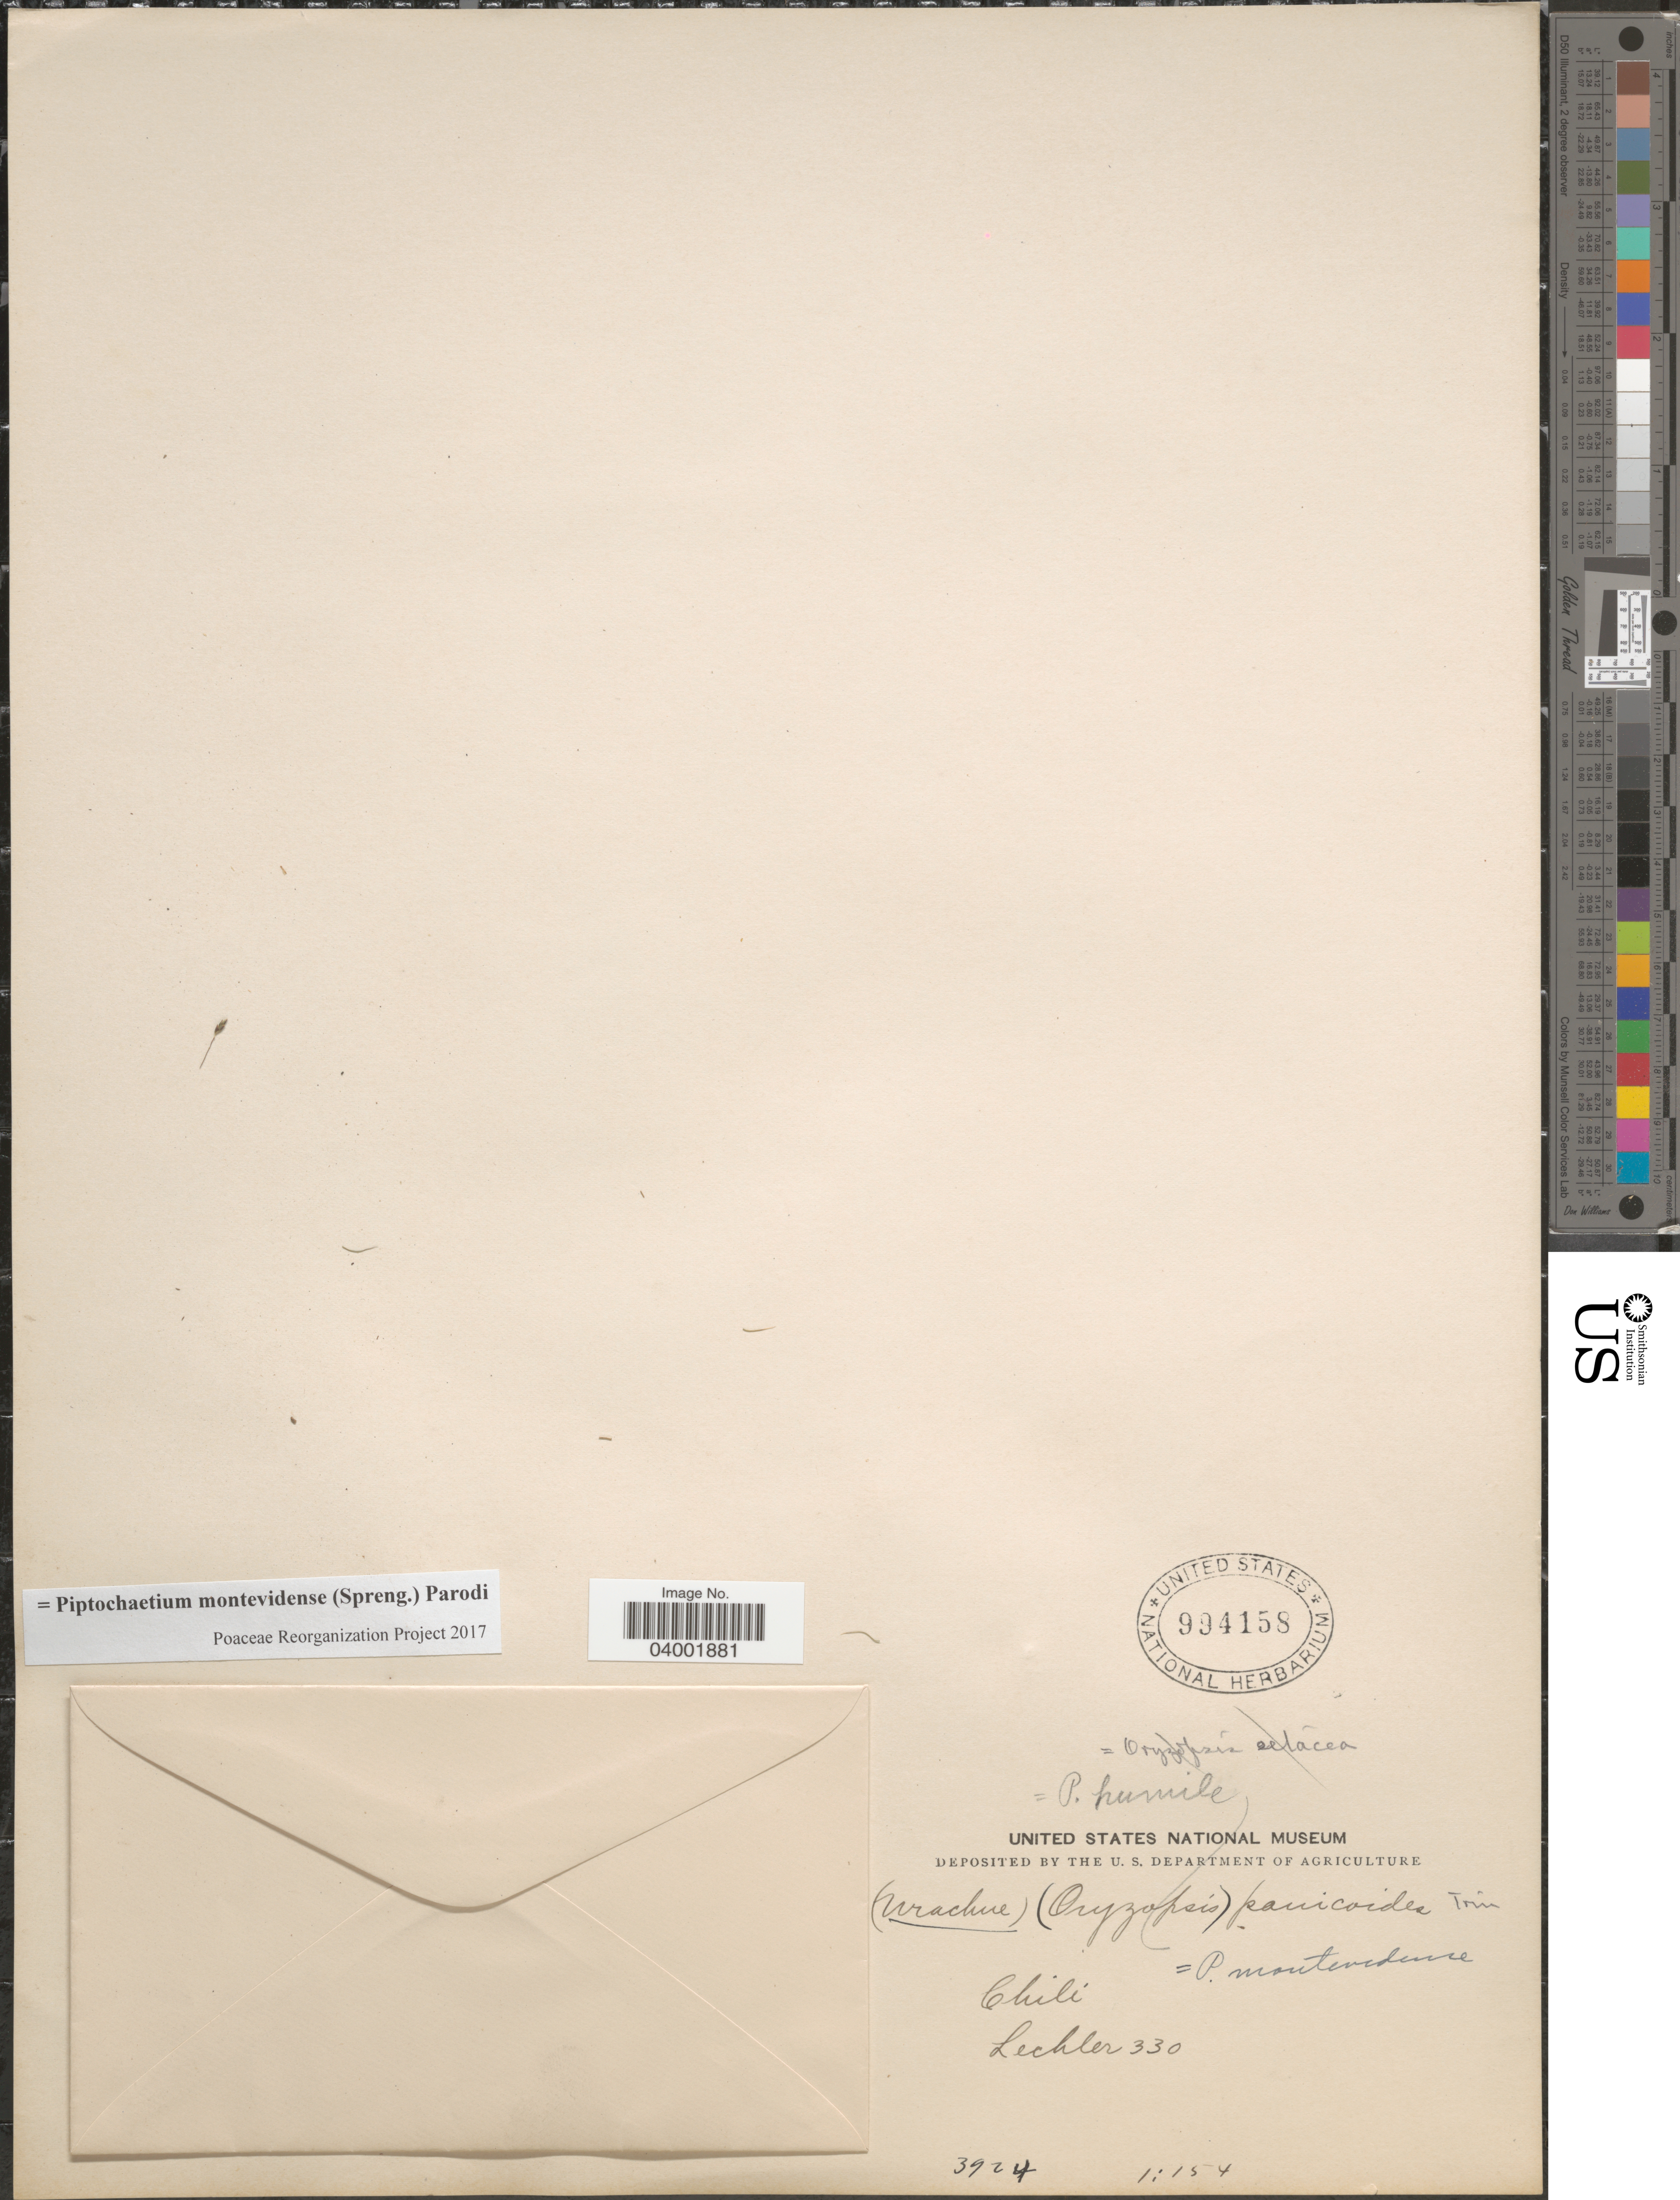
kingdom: Plantae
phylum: Tracheophyta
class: Liliopsida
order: Poales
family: Poaceae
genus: Piptochaetium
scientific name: Piptochaetium montevidense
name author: (Spreng.) Parodi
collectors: -. Lechler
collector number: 330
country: Chile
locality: Chili.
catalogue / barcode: US 994158